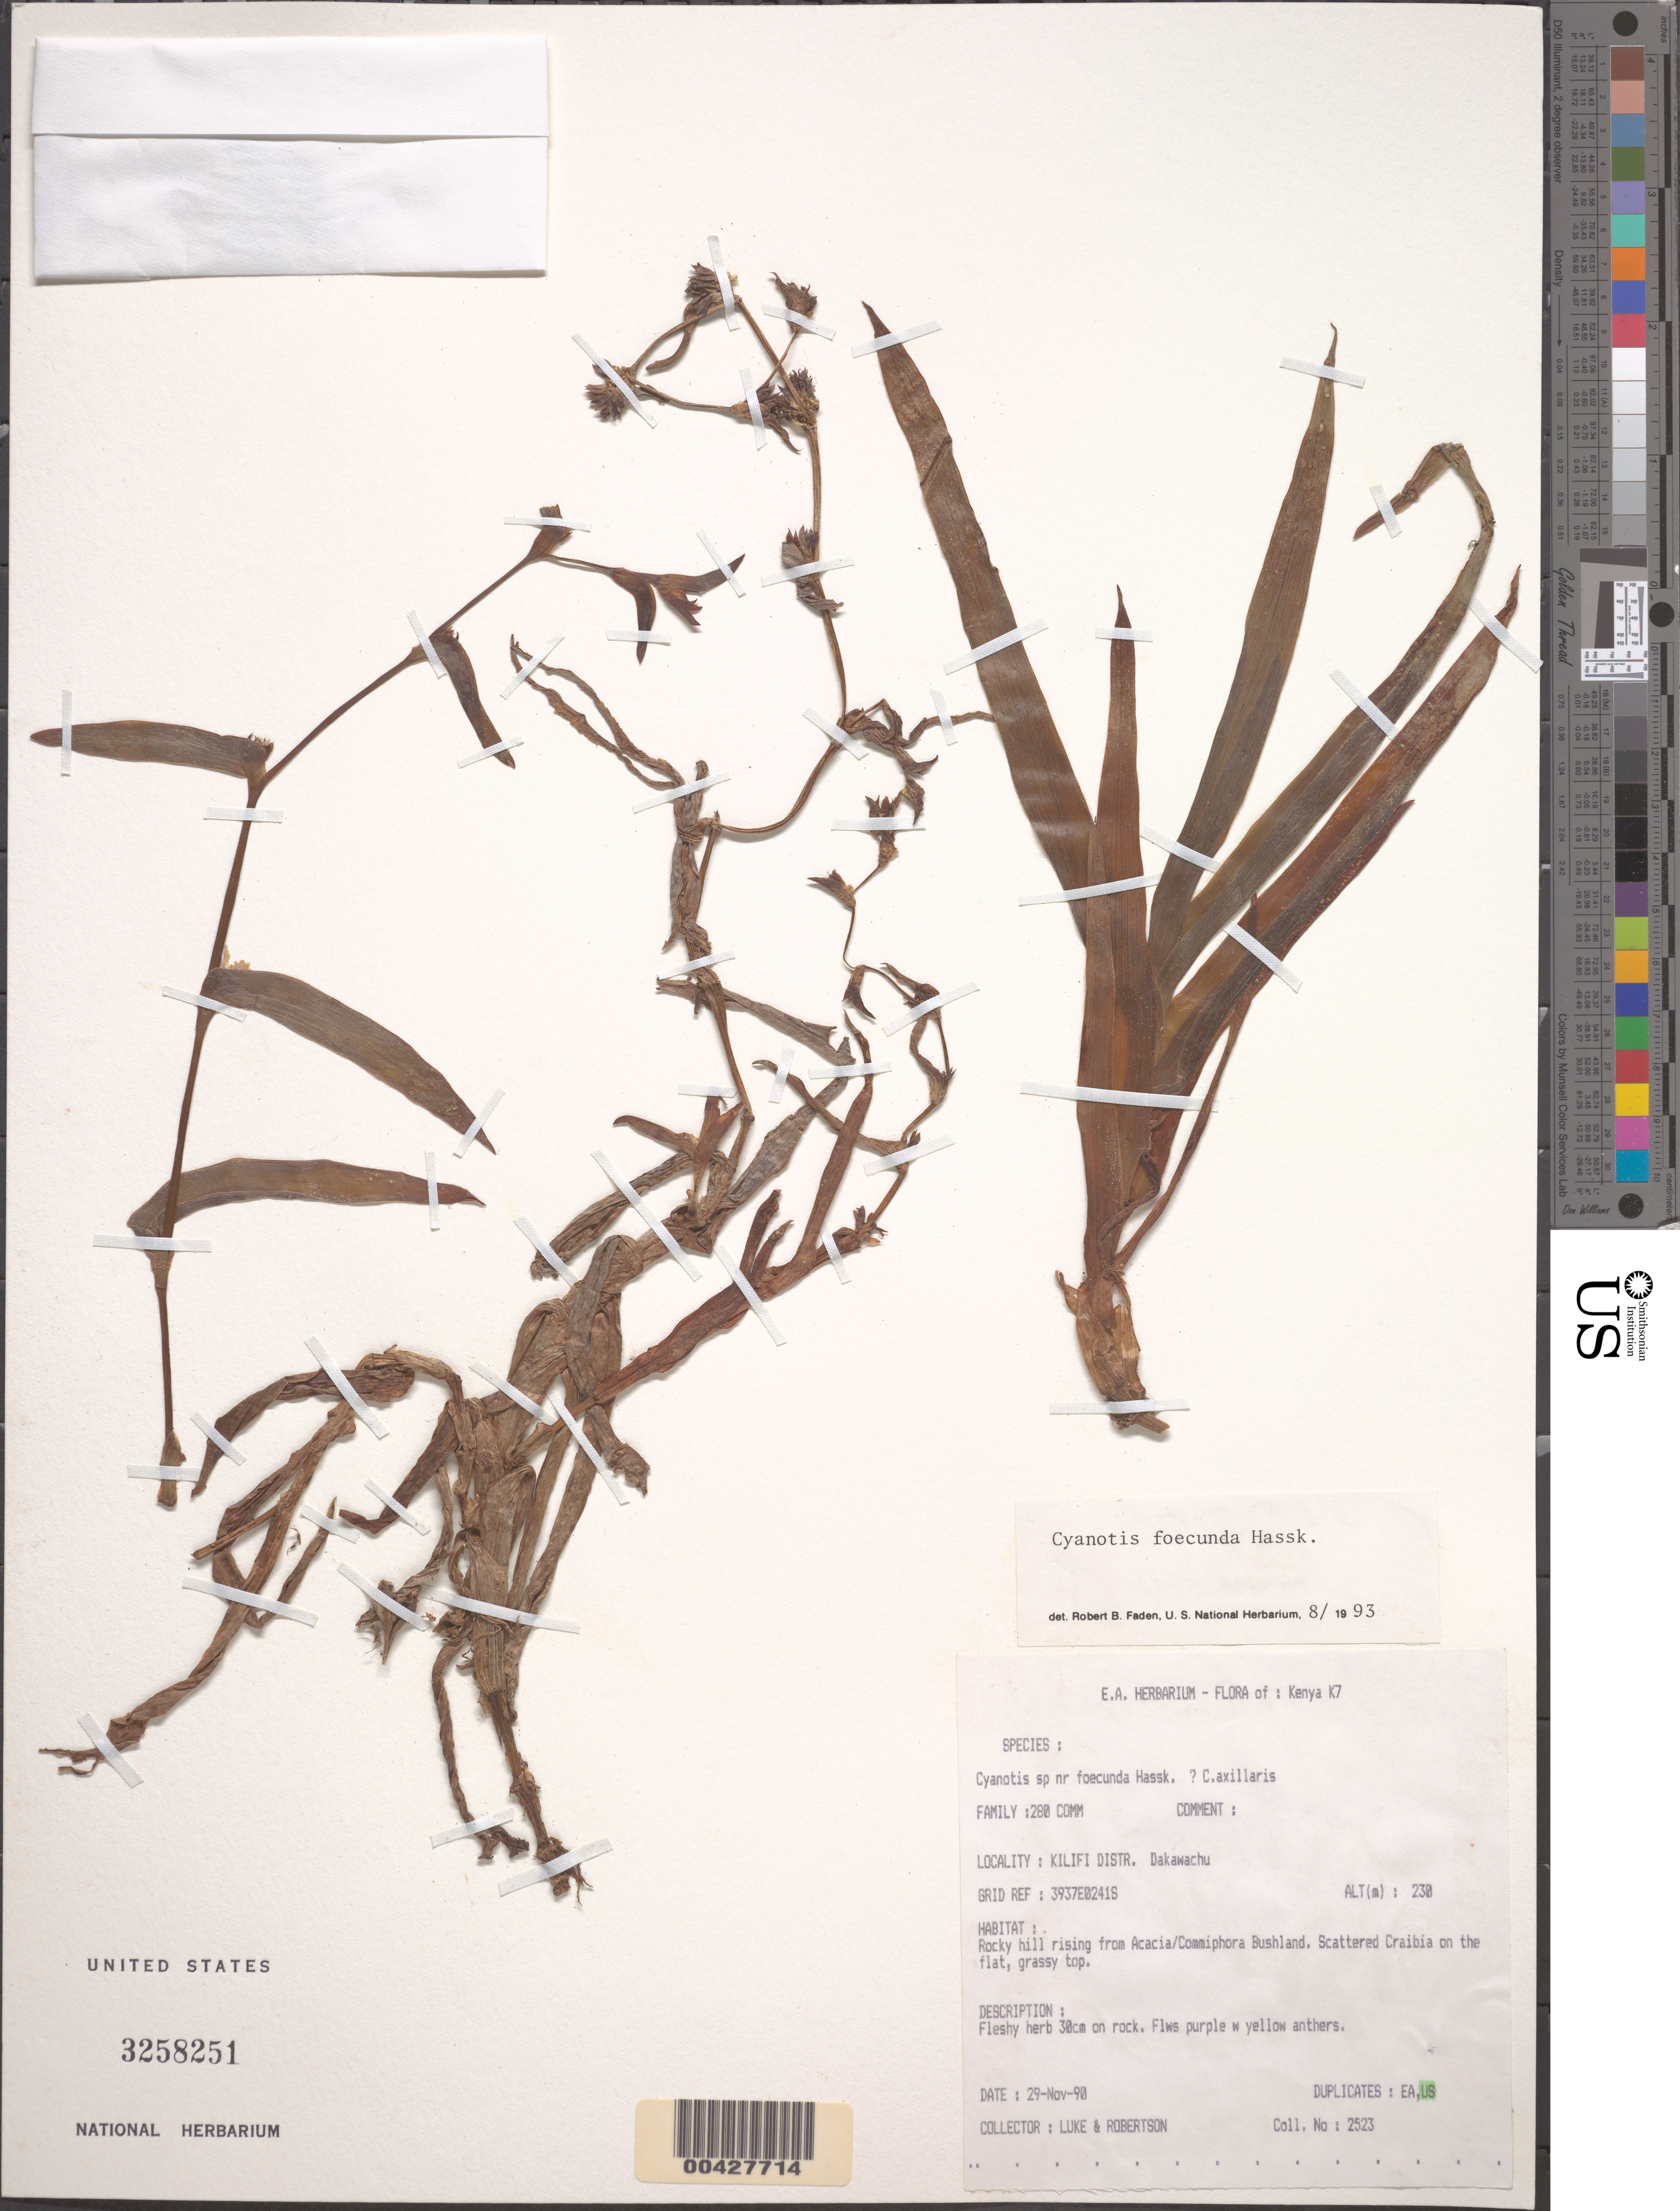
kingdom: Plantae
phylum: Tracheophyta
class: Liliopsida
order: Commelinales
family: Commelinaceae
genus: Cyanotis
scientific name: Cyanotis foecunda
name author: DC. ex Hassk.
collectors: M. Luke & A. Robertson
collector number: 2523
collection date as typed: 29 Nov 1990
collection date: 1990-11-29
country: Kenya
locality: Kilifi, dakawachu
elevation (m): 230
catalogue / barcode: US 3258251